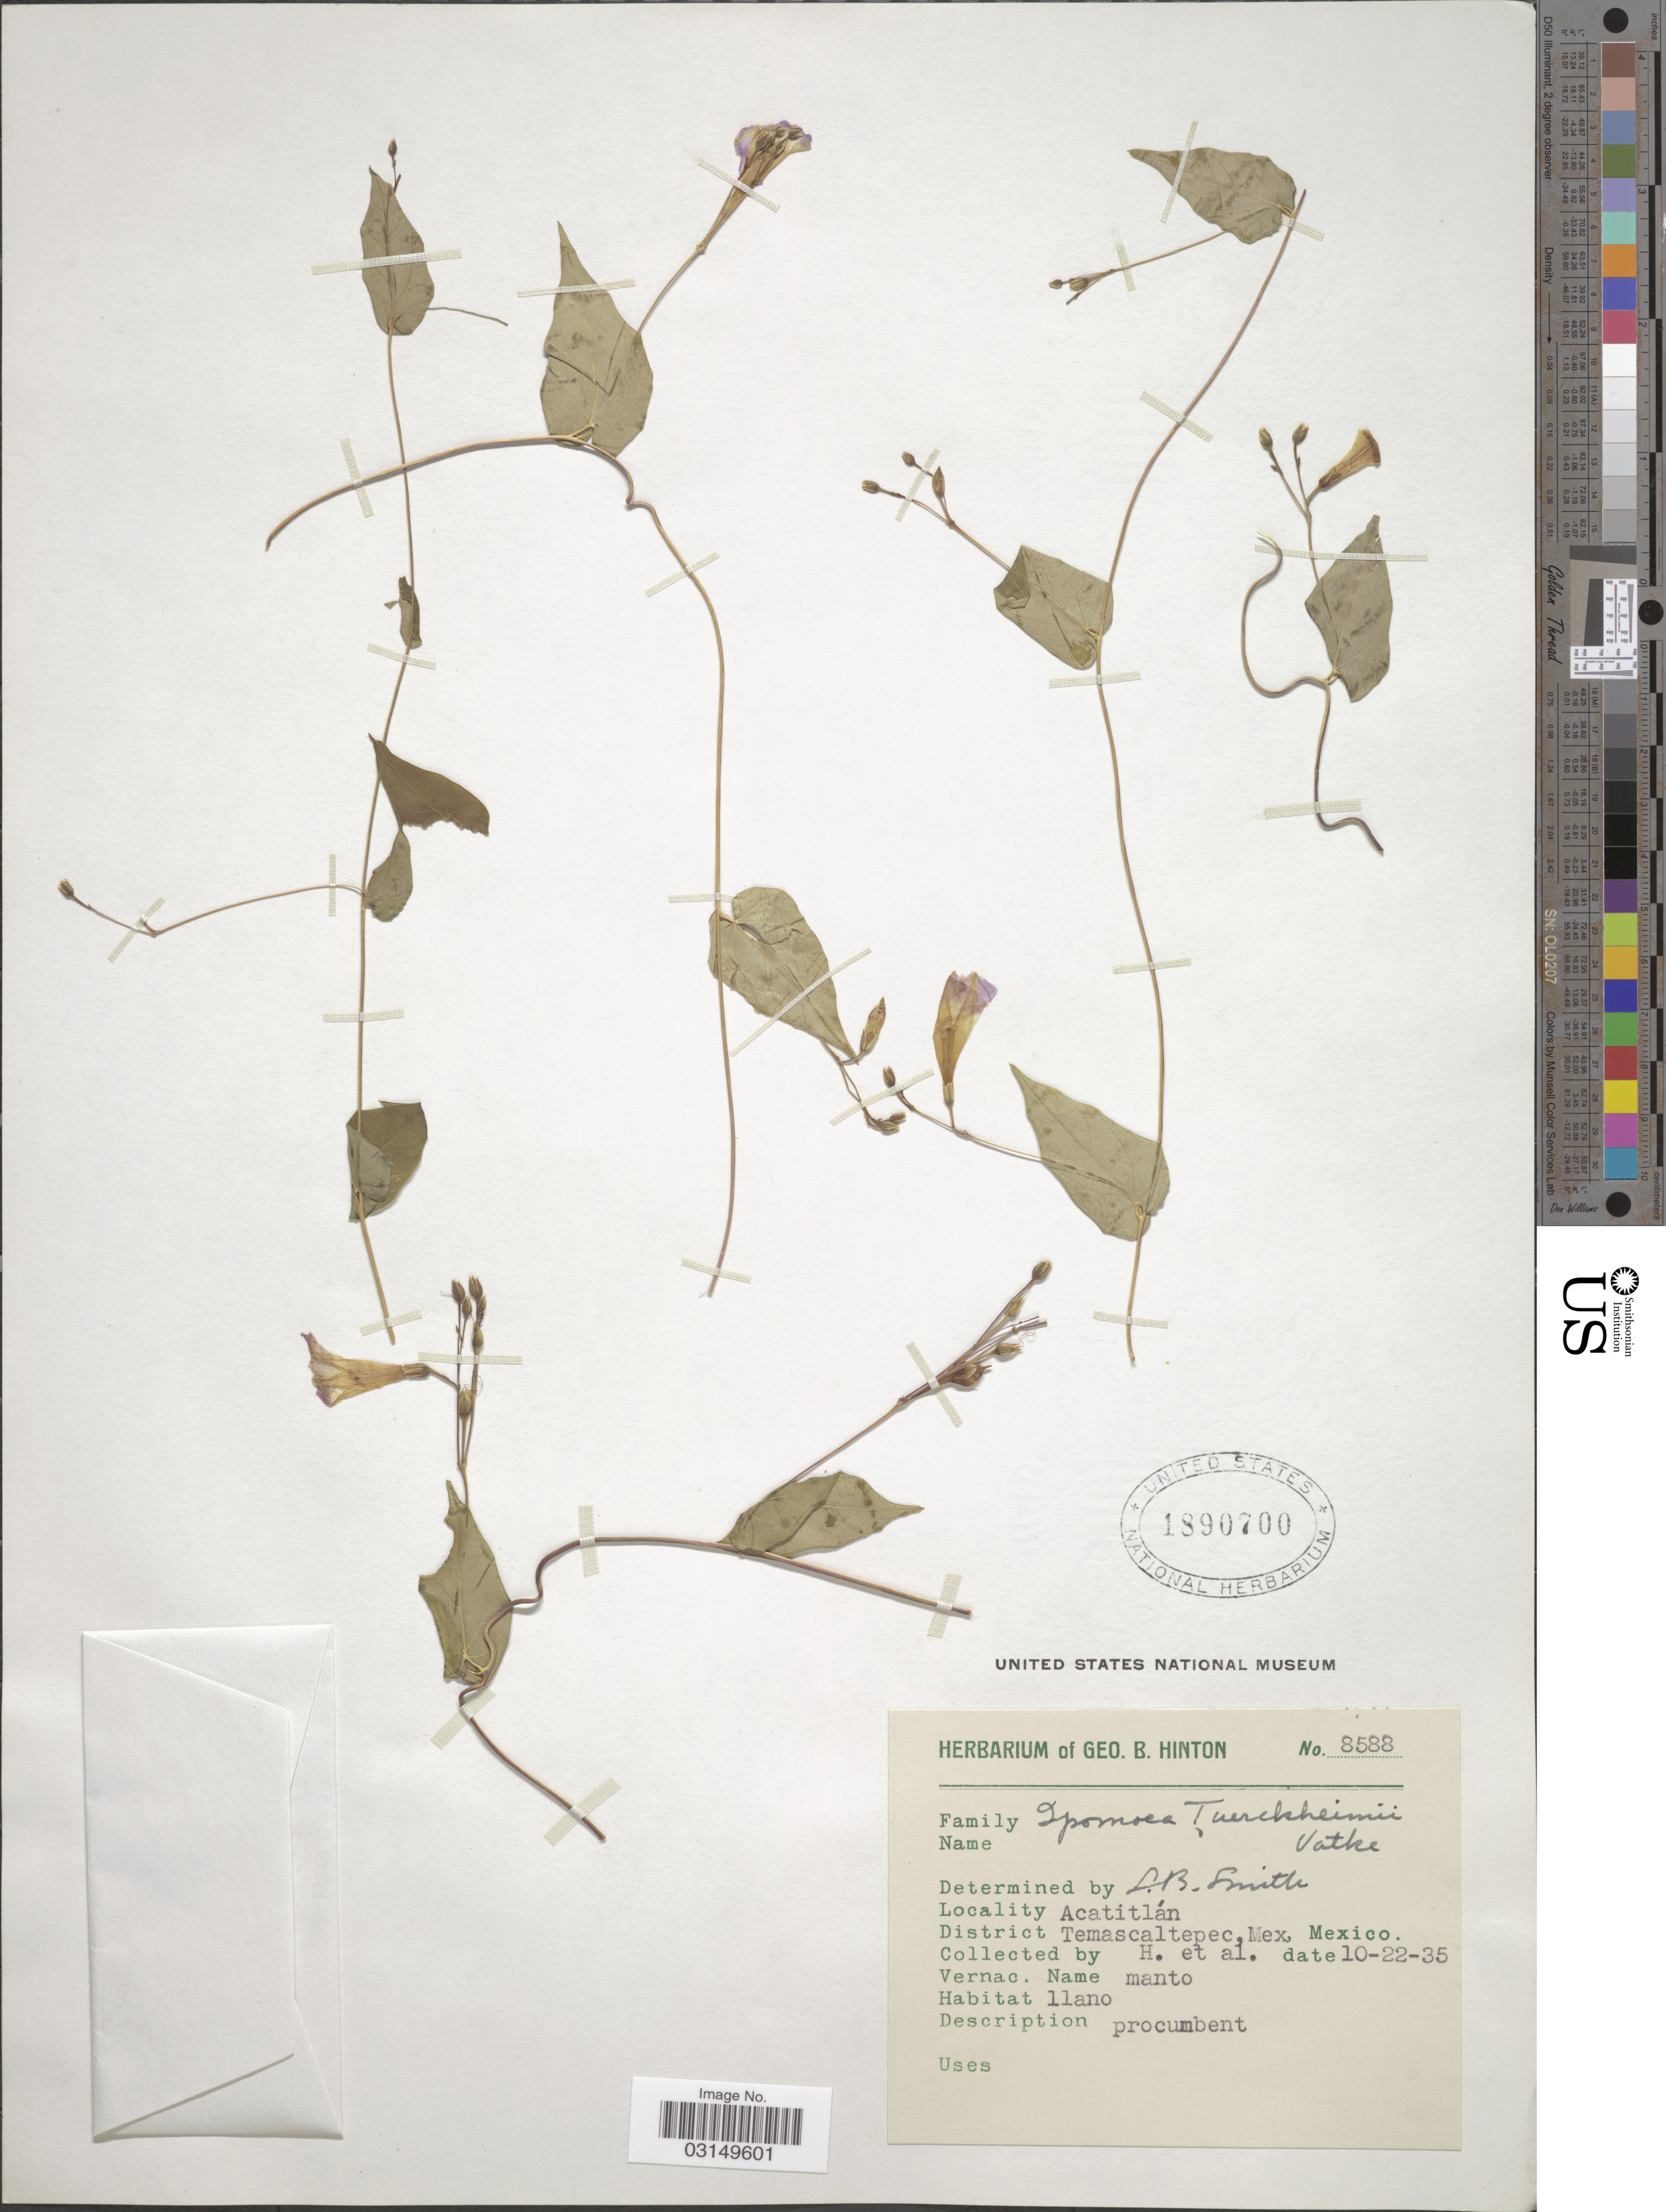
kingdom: Plantae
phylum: Tracheophyta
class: Magnoliopsida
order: Solanales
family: Convolvulaceae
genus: Ipomoea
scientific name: Ipomoea aristolochiifolia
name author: G. Don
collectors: G. B. Hinton & et al.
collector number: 8588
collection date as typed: Transcribed d/m/y: 22/10/35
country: Mexico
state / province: México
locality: Acatitlán, District Temascaltepec.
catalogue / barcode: US 1890700